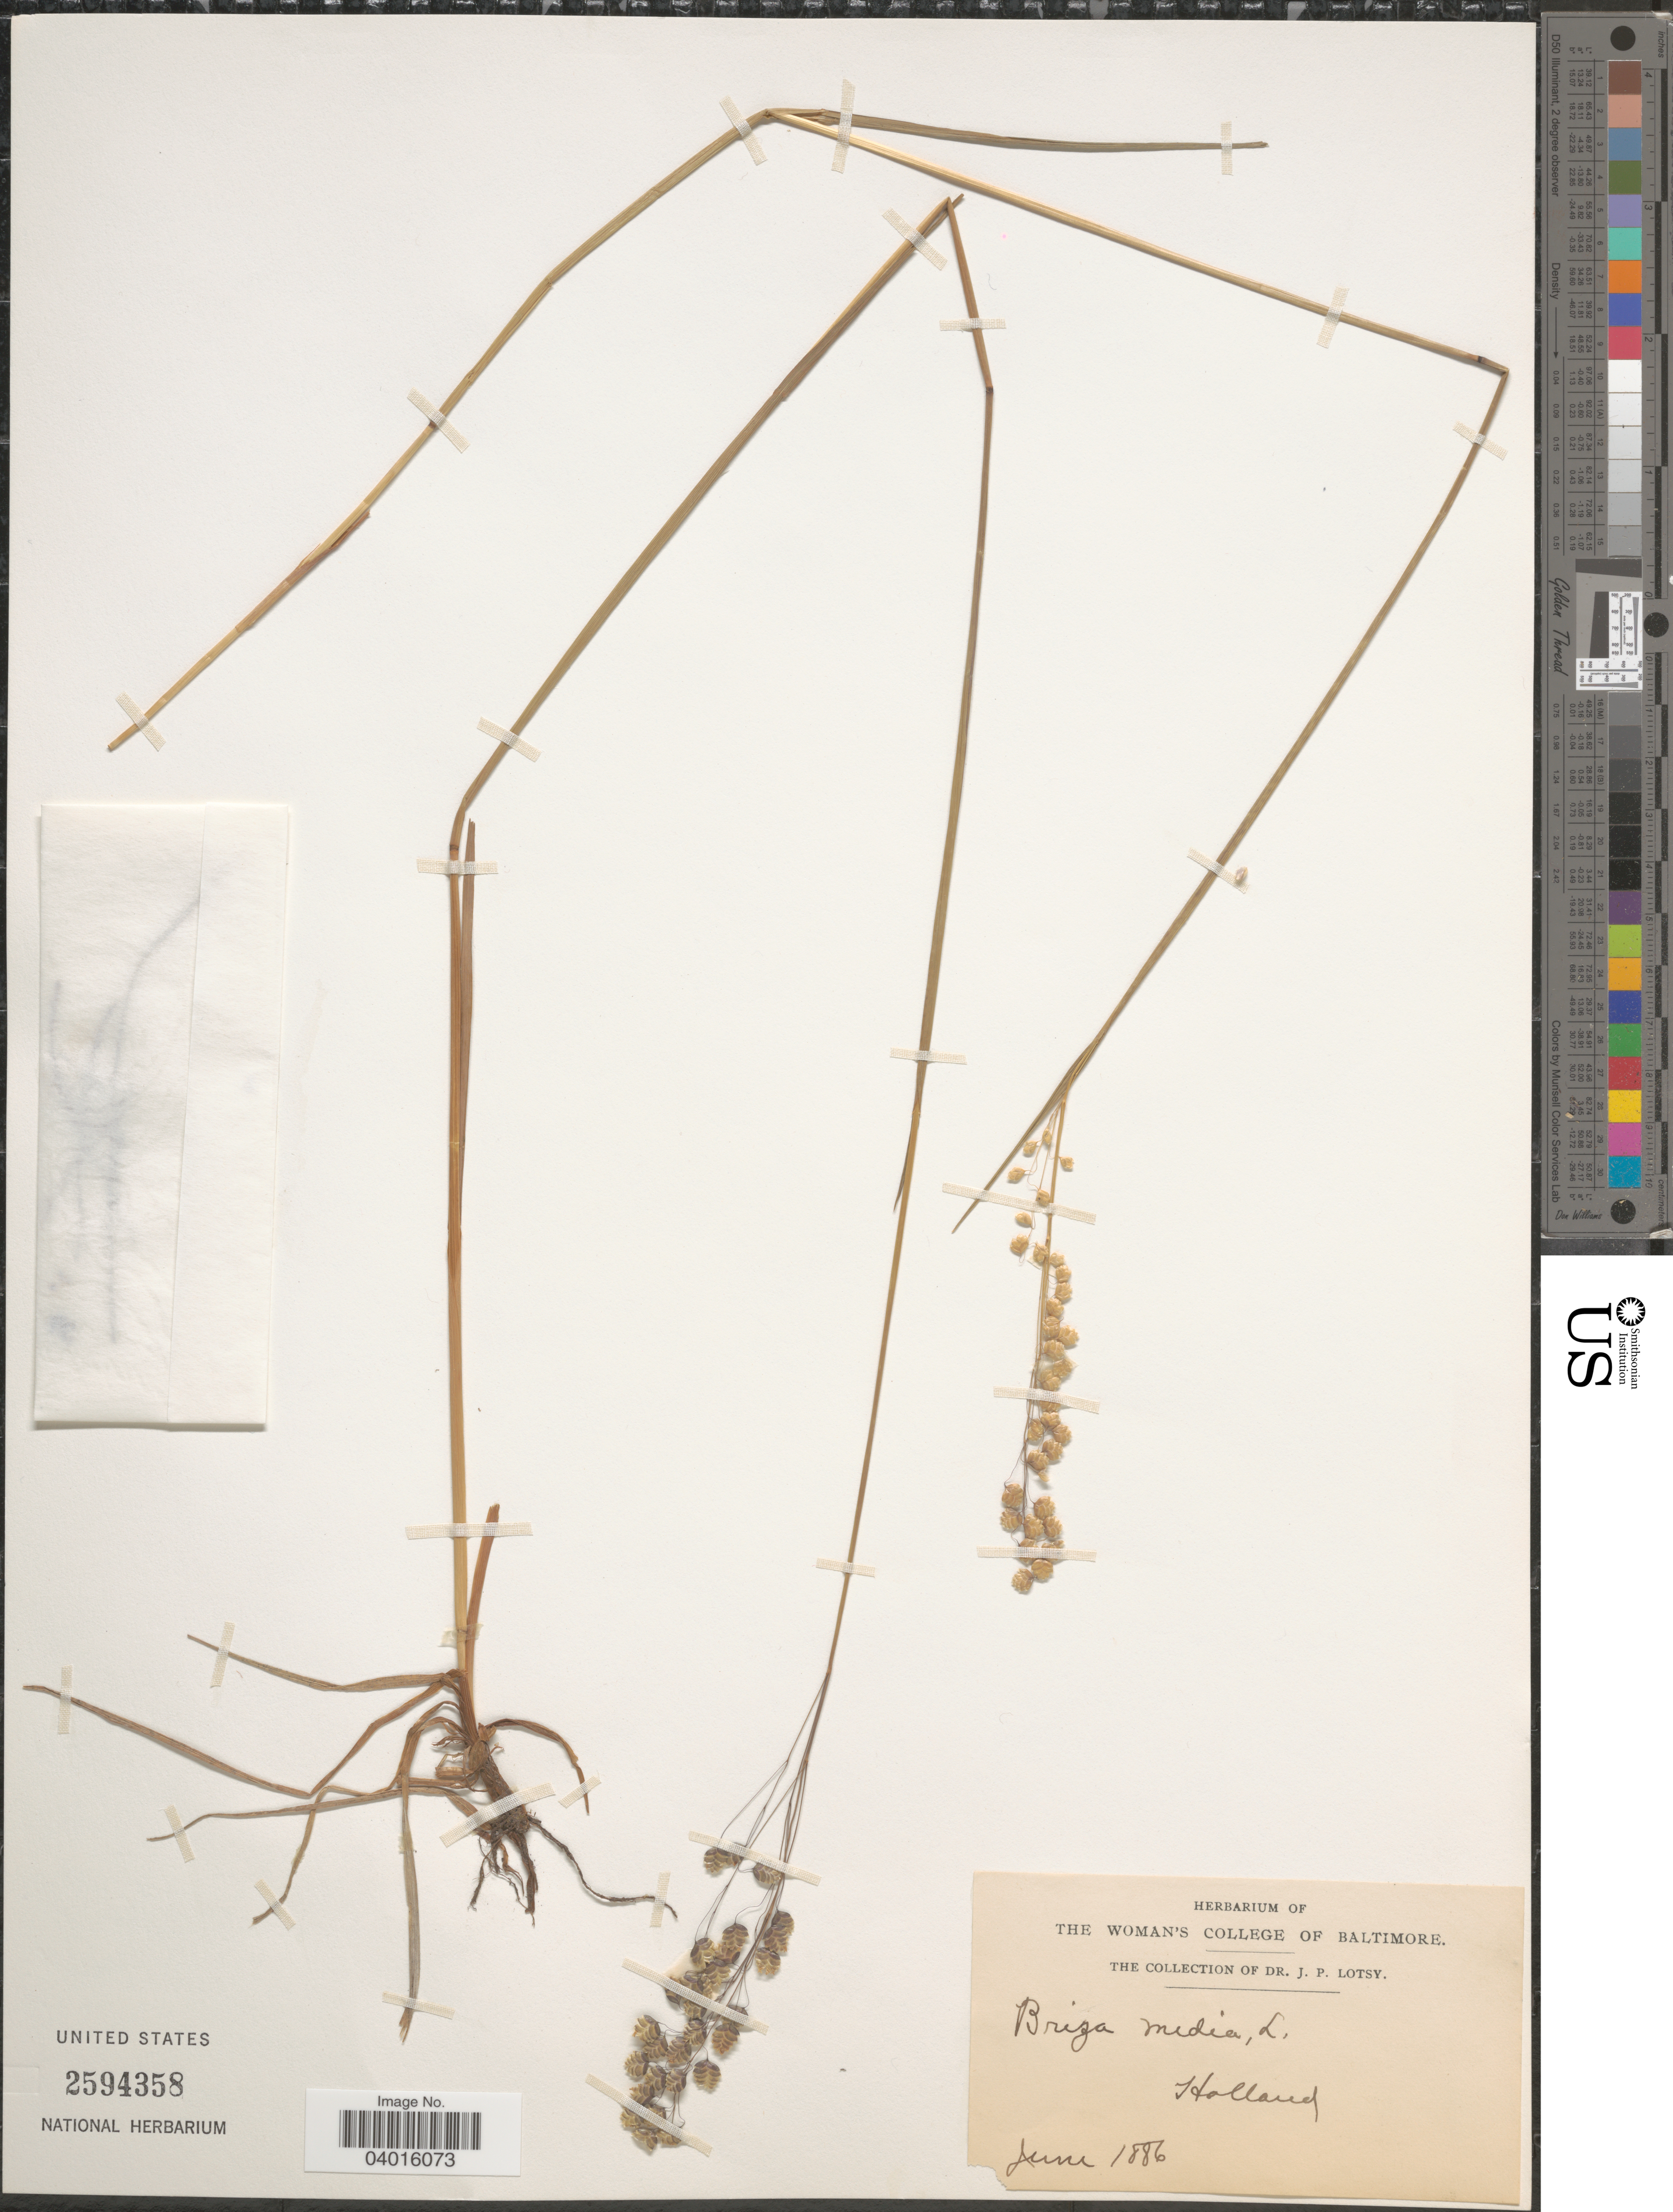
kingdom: Plantae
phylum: Tracheophyta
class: Liliopsida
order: Poales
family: Poaceae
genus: Briza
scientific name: Briza media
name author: L.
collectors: J. Lotsy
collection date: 1886-06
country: Netherlands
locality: Holland.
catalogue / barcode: US 2594358